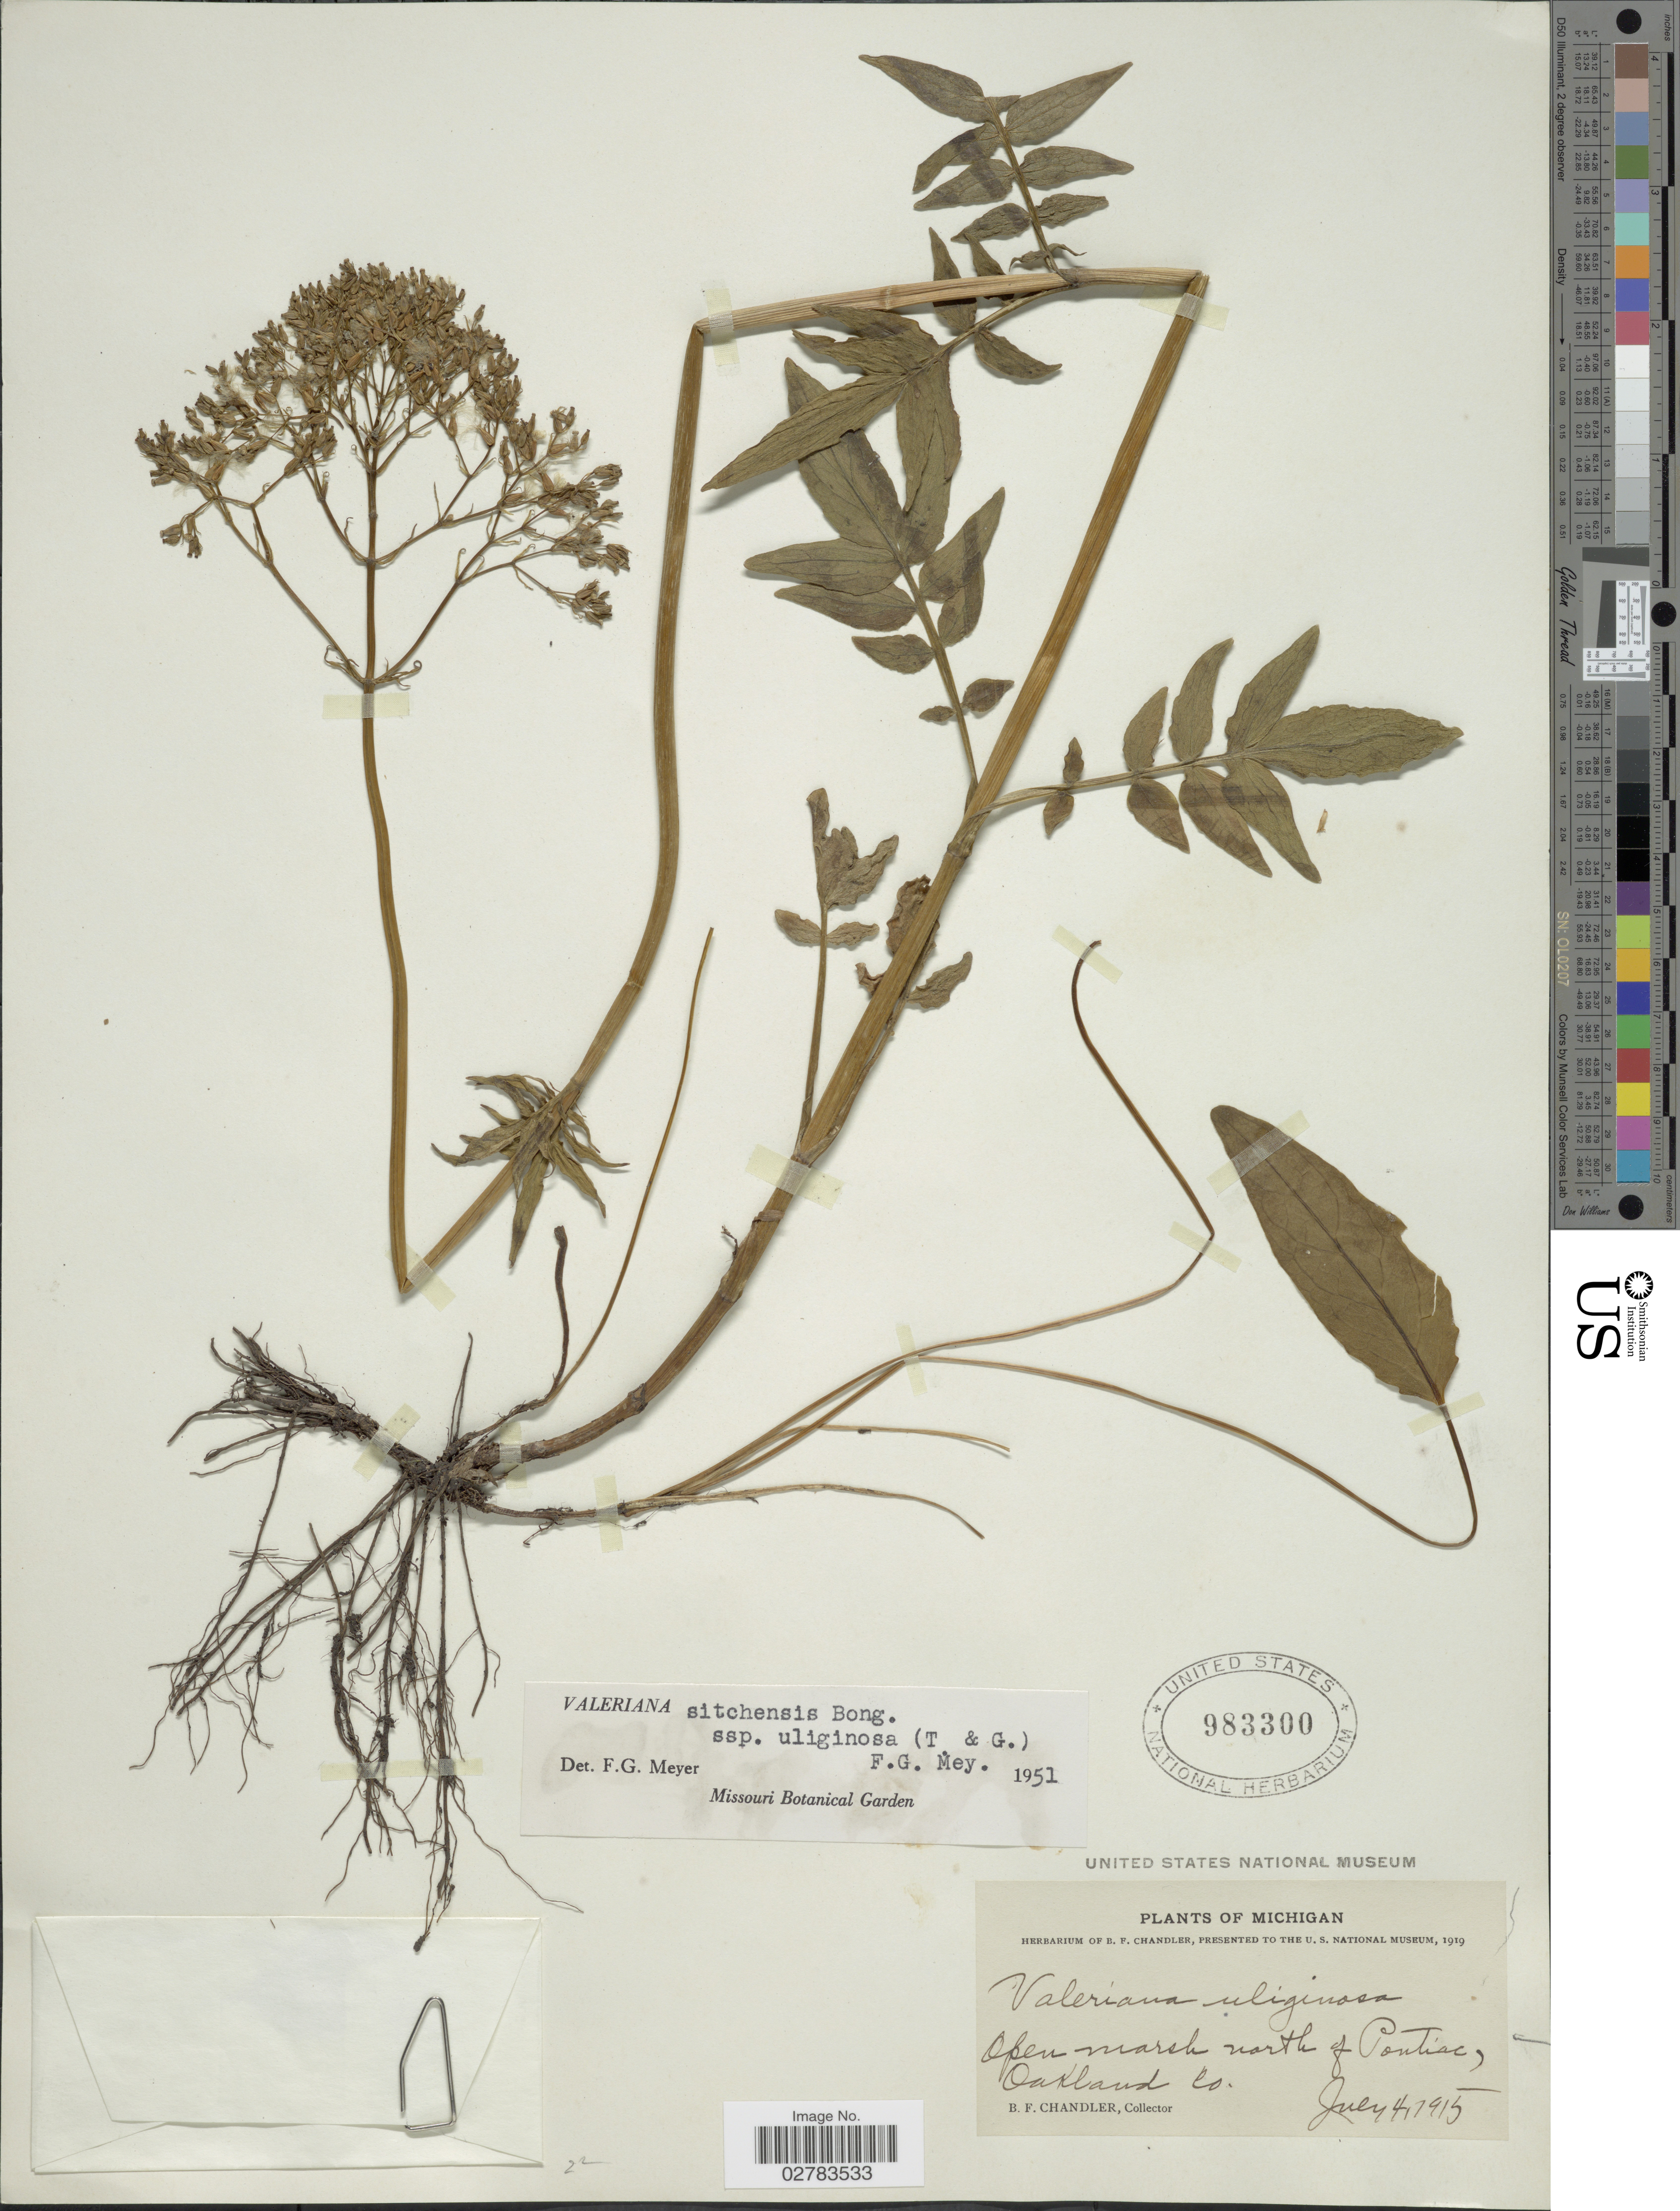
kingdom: Plantae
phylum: Tracheophyta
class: Magnoliopsida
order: Dipsacales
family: Caprifoliaceae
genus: Valeriana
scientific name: Valeriana sitchensis subsp. uliginosa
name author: (Torr. & A. Gray) F.G. Mey.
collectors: B. F. Chandler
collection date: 1915-07-04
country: United States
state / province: Michigan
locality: Open marsh north of Pontiac, Oakland Co.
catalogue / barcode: US 983300